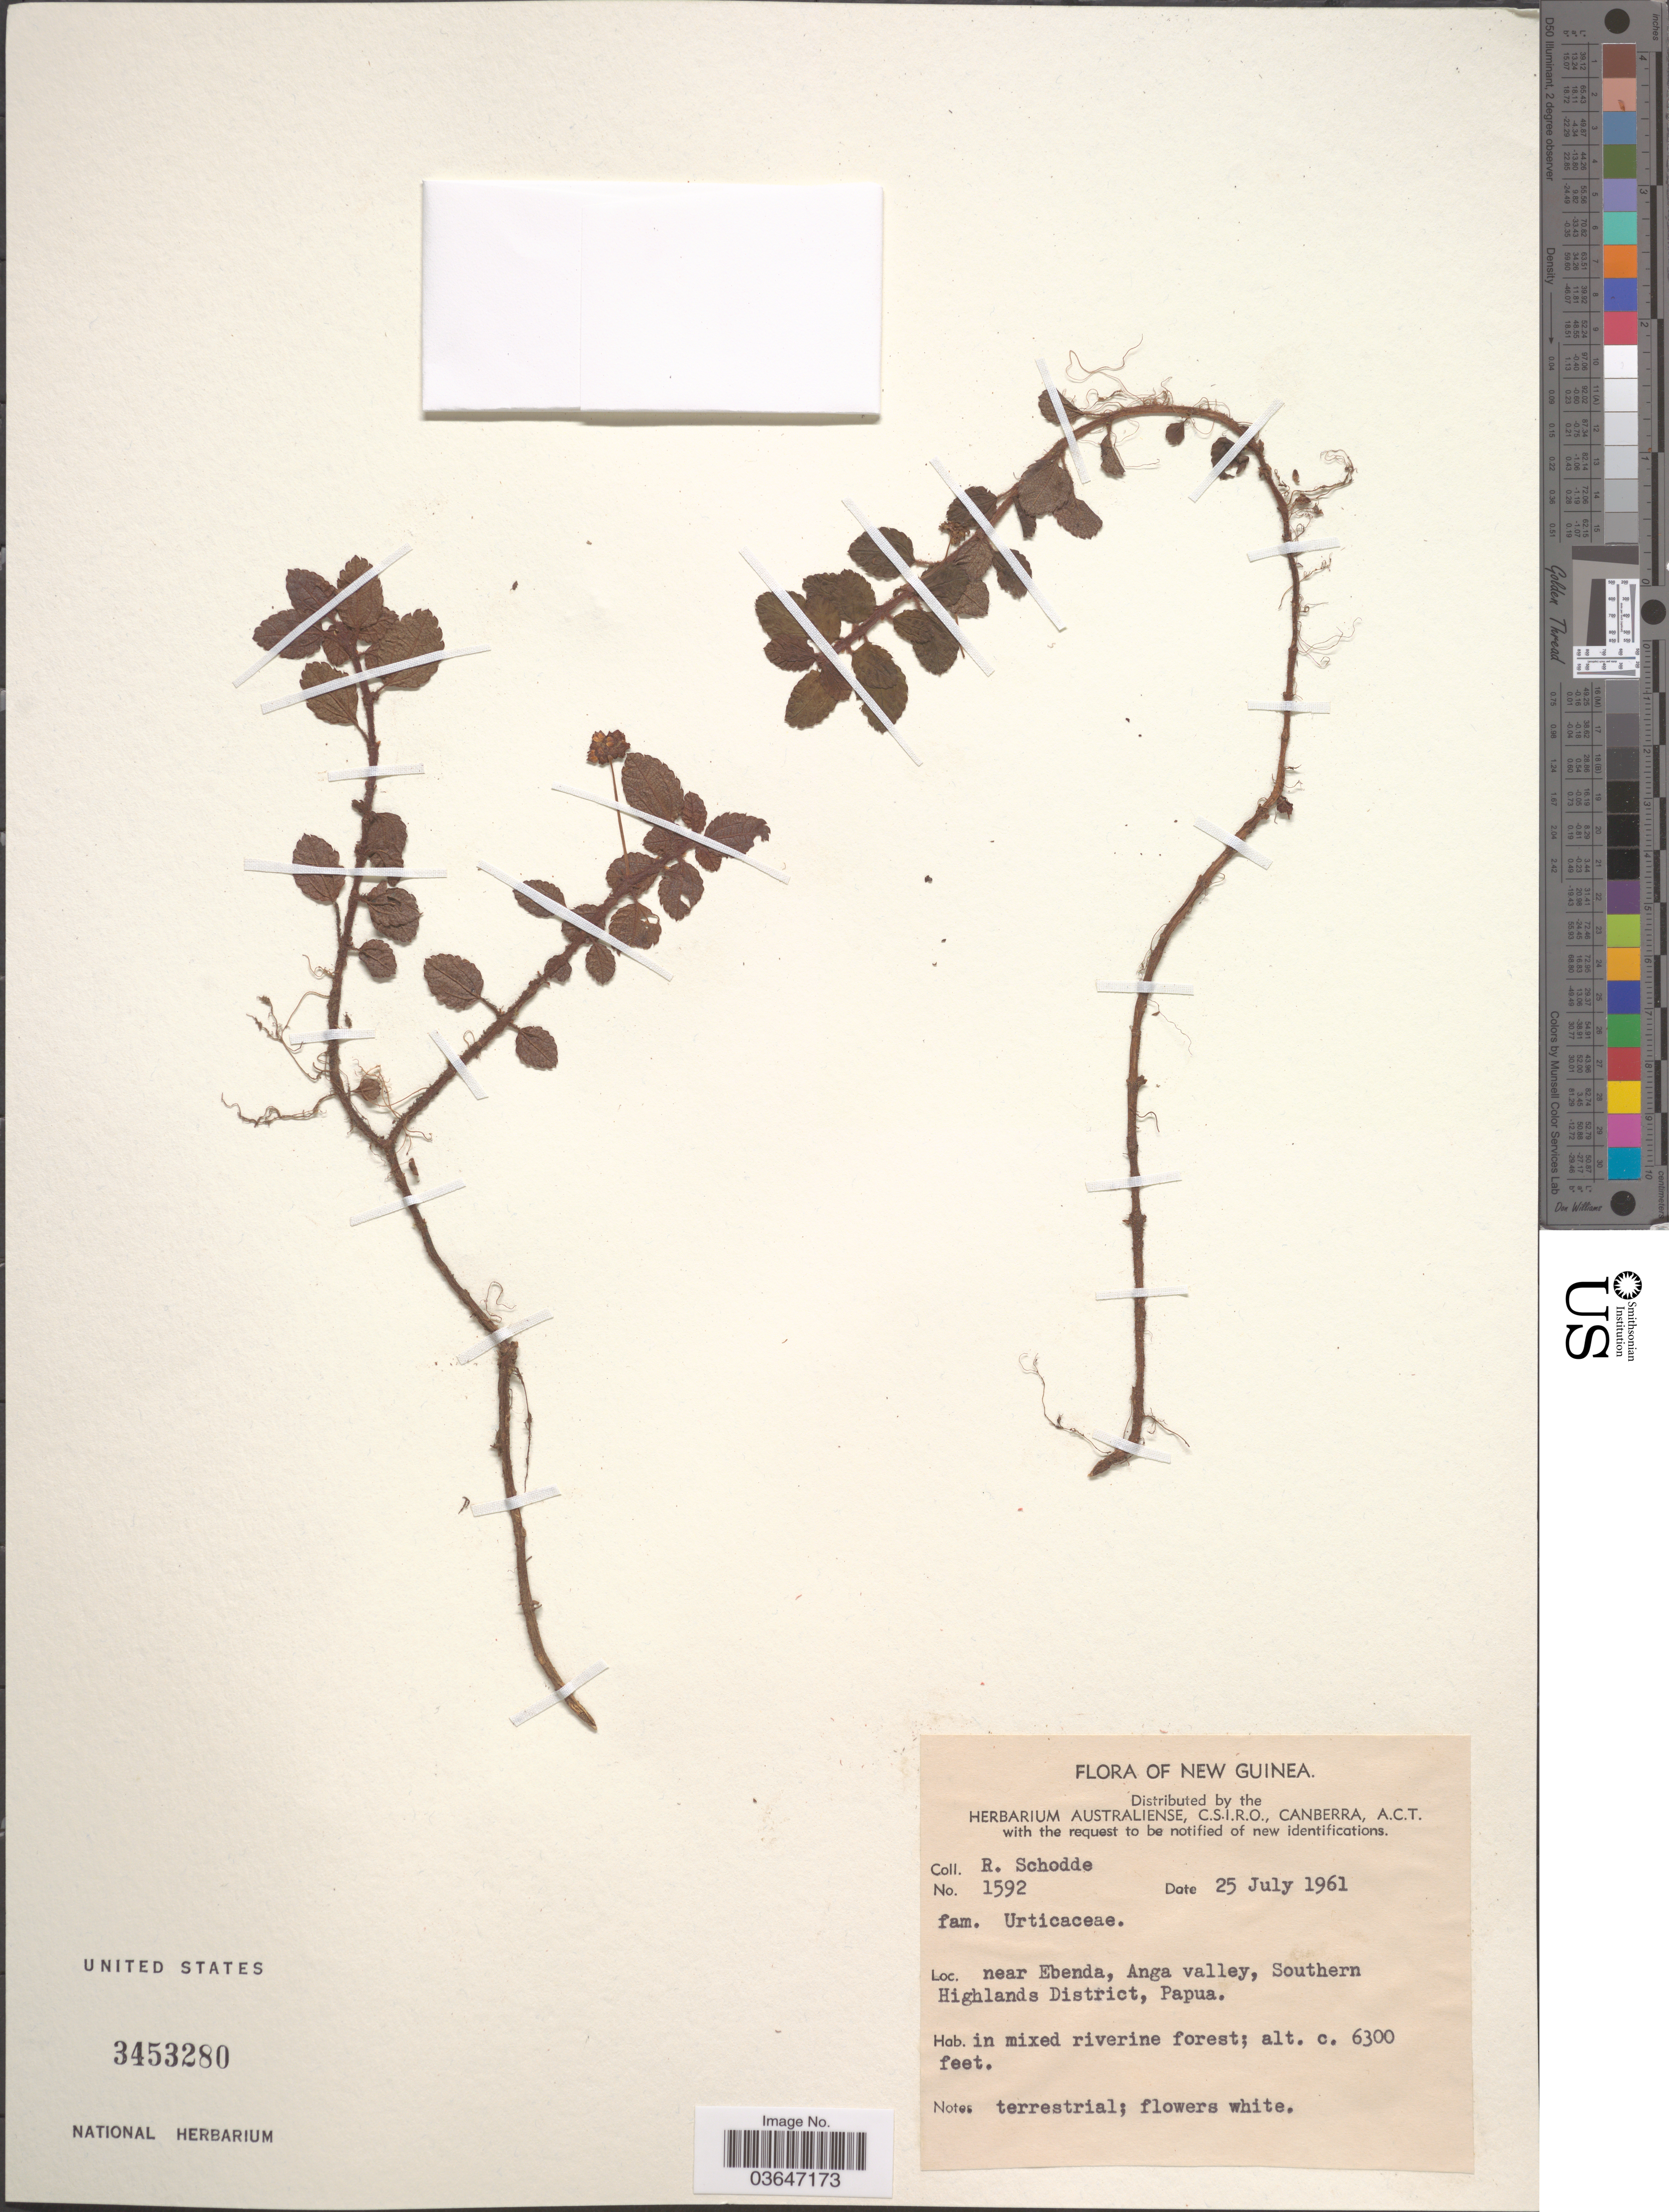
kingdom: Plantae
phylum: Tracheophyta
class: Magnoliopsida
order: Proteales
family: Proteaceae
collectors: R. Schodde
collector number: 1592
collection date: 1961-07-25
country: Papua New Guinea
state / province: Southern Highlands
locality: New Guinea. Near Ebenda, Anga valley, Southern Highlands District, Papua.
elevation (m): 1920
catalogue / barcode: US 3453280